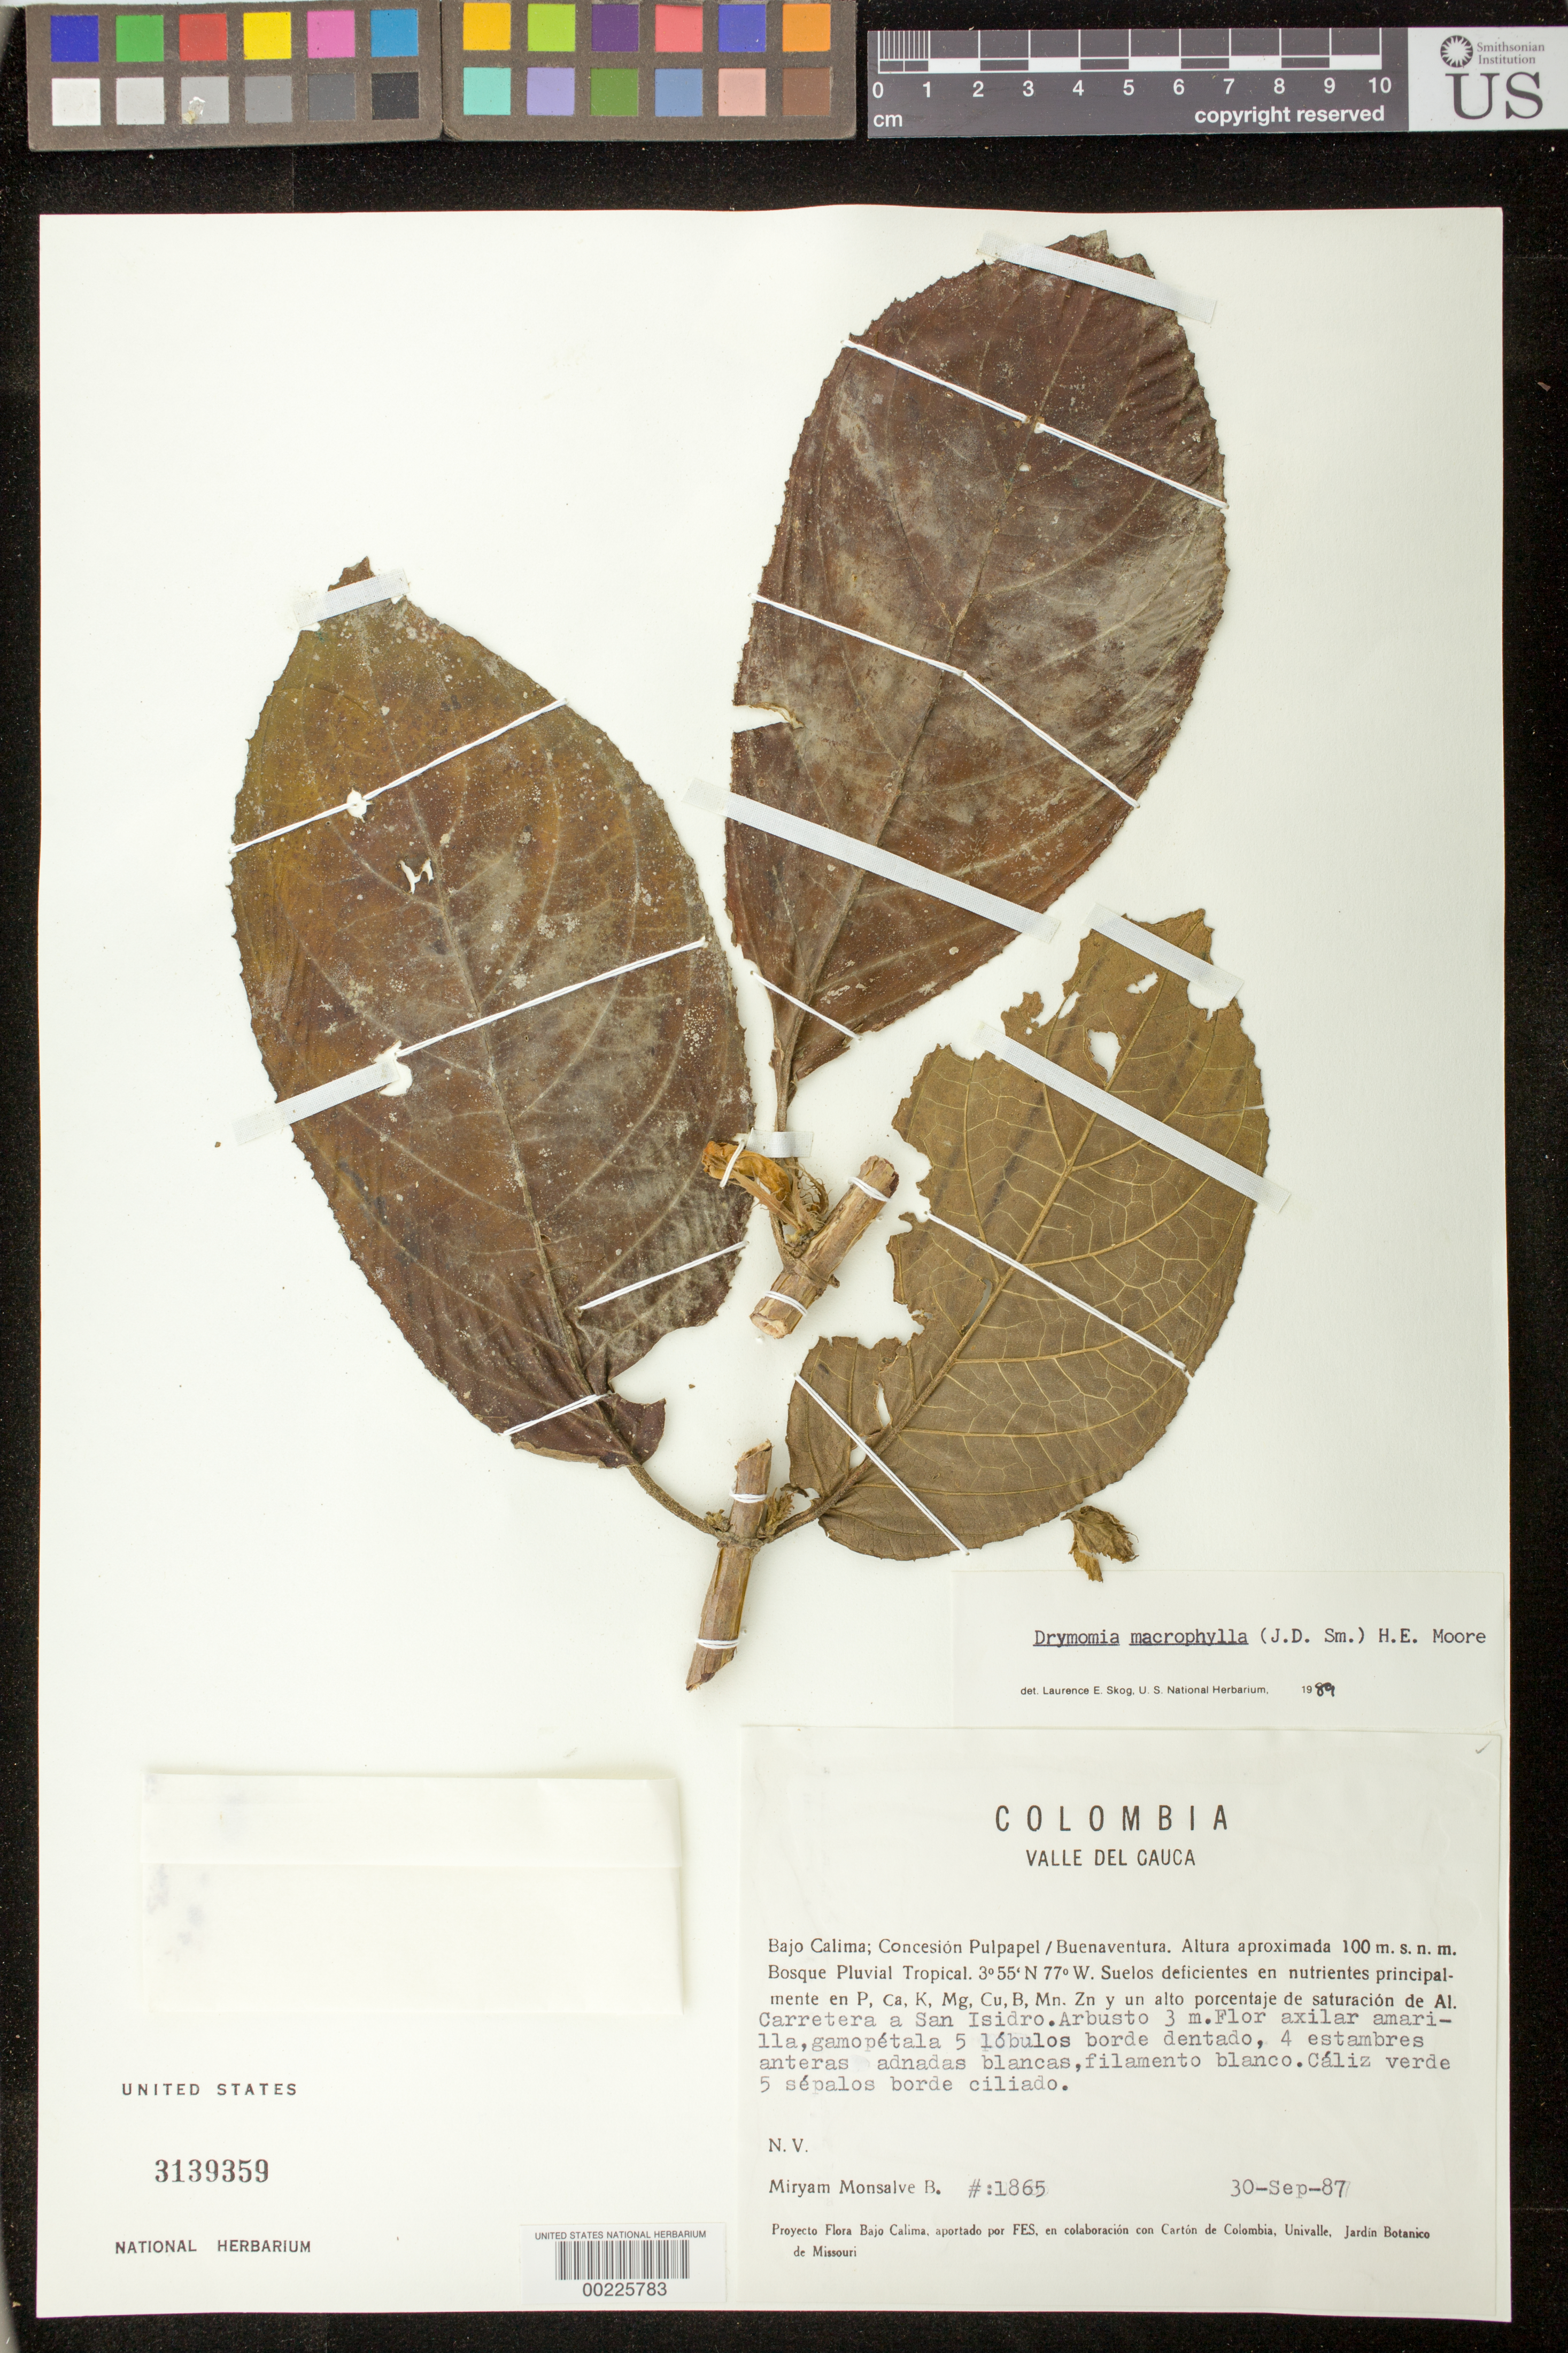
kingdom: Plantae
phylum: Tracheophyta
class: Magnoliopsida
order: Lamiales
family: Gesneriaceae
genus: Drymonia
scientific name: Drymonia longiflora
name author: J.L. Clark & Clavijo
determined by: Skog, Laurence E.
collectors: M. Monsalve B.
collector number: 1865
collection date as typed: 30 Sep 1987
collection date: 1987-09-30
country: Colombia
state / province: Valle del Cauca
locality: Bajo Calima, Pulpapel/Buenaventura concession, highway to San Isidro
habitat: Bosque Pluvial tropical; suelos deficientes en nutrientes principalmente en P, Ca, K, Mg, Cu, B, Mn., Zn y un alto porcentaje de saturacion de Al.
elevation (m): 100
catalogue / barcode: US 3139359